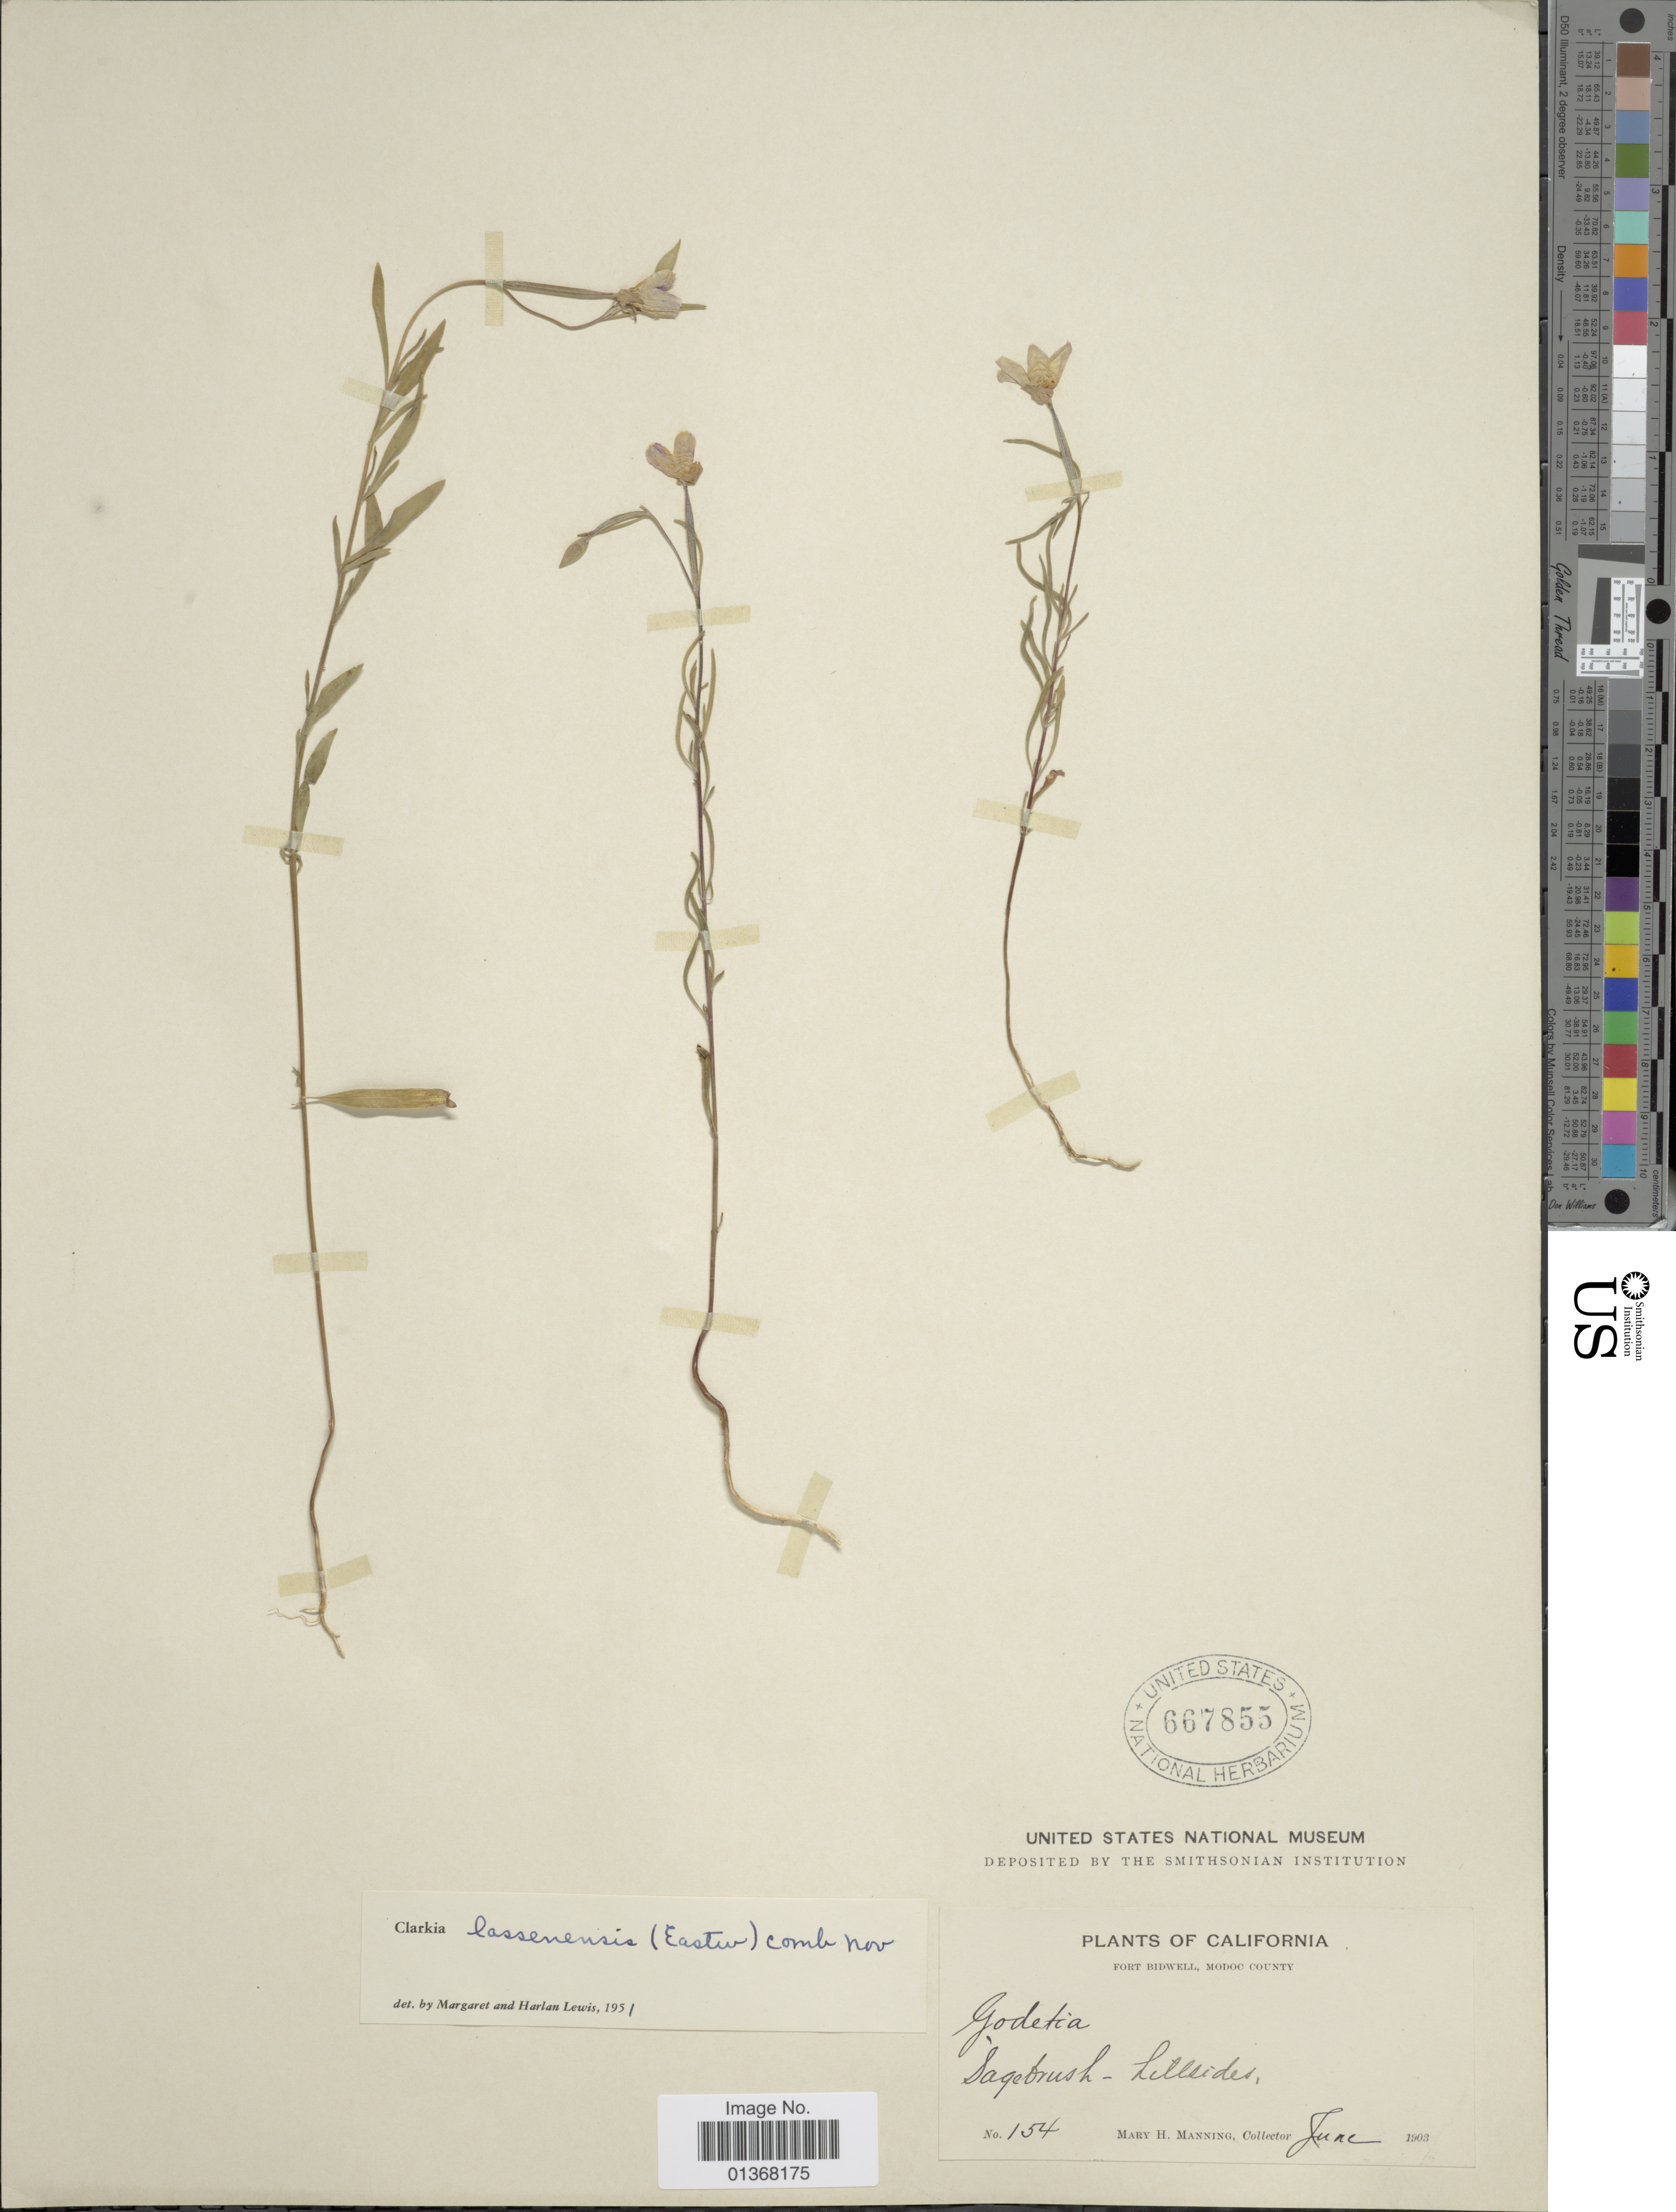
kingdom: Plantae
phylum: Tracheophyta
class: Magnoliopsida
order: Myrtales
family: Onagraceae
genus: Clarkia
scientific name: Clarkia lassenensis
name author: (Eastw.) F. H. Lewis & M.E. Lewis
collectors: M. Manning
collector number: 154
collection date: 1903-06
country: United States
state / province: California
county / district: Modoc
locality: Fort Bidwell, Modoc County, Sagebrush - hillsides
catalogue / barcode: US 667855